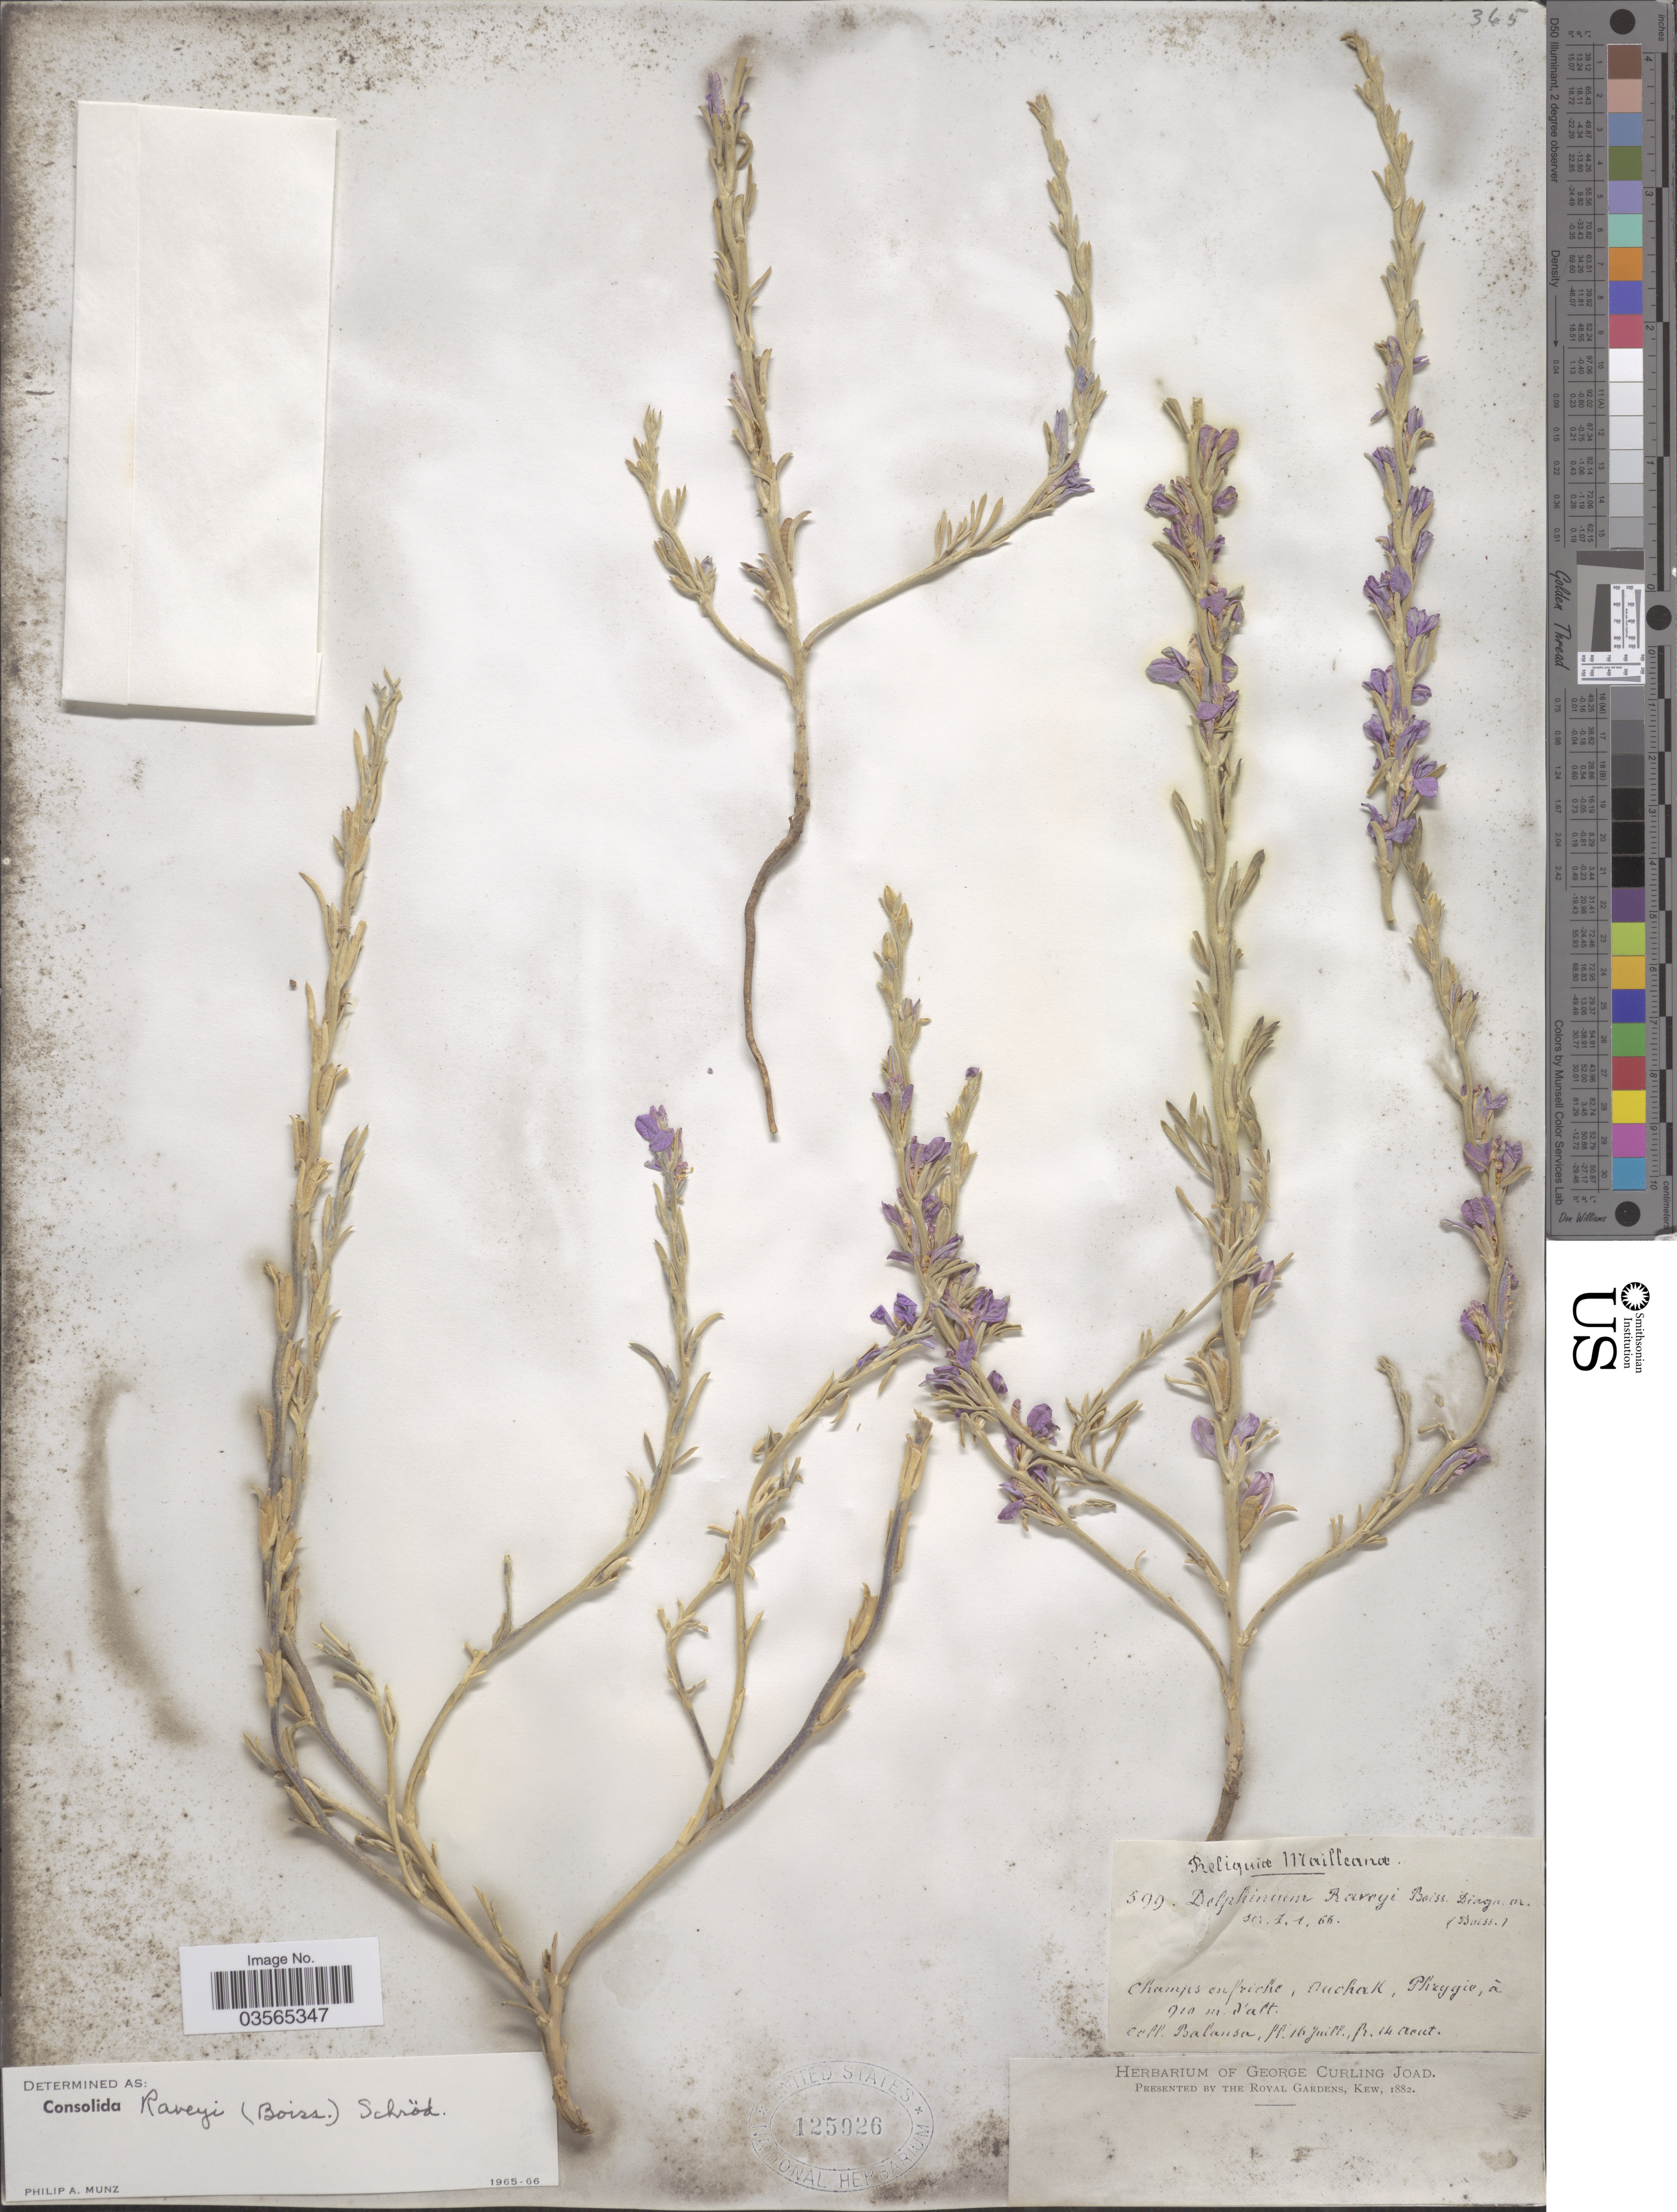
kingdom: Plantae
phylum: Tracheophyta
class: Magnoliopsida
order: Ranunculales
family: Ranunculaceae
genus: Delphinium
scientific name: Delphinium raveyi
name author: Boiss.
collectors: -. Balansa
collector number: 599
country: Turkey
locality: Ouchak, Phrygie.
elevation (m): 910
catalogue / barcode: US 125926